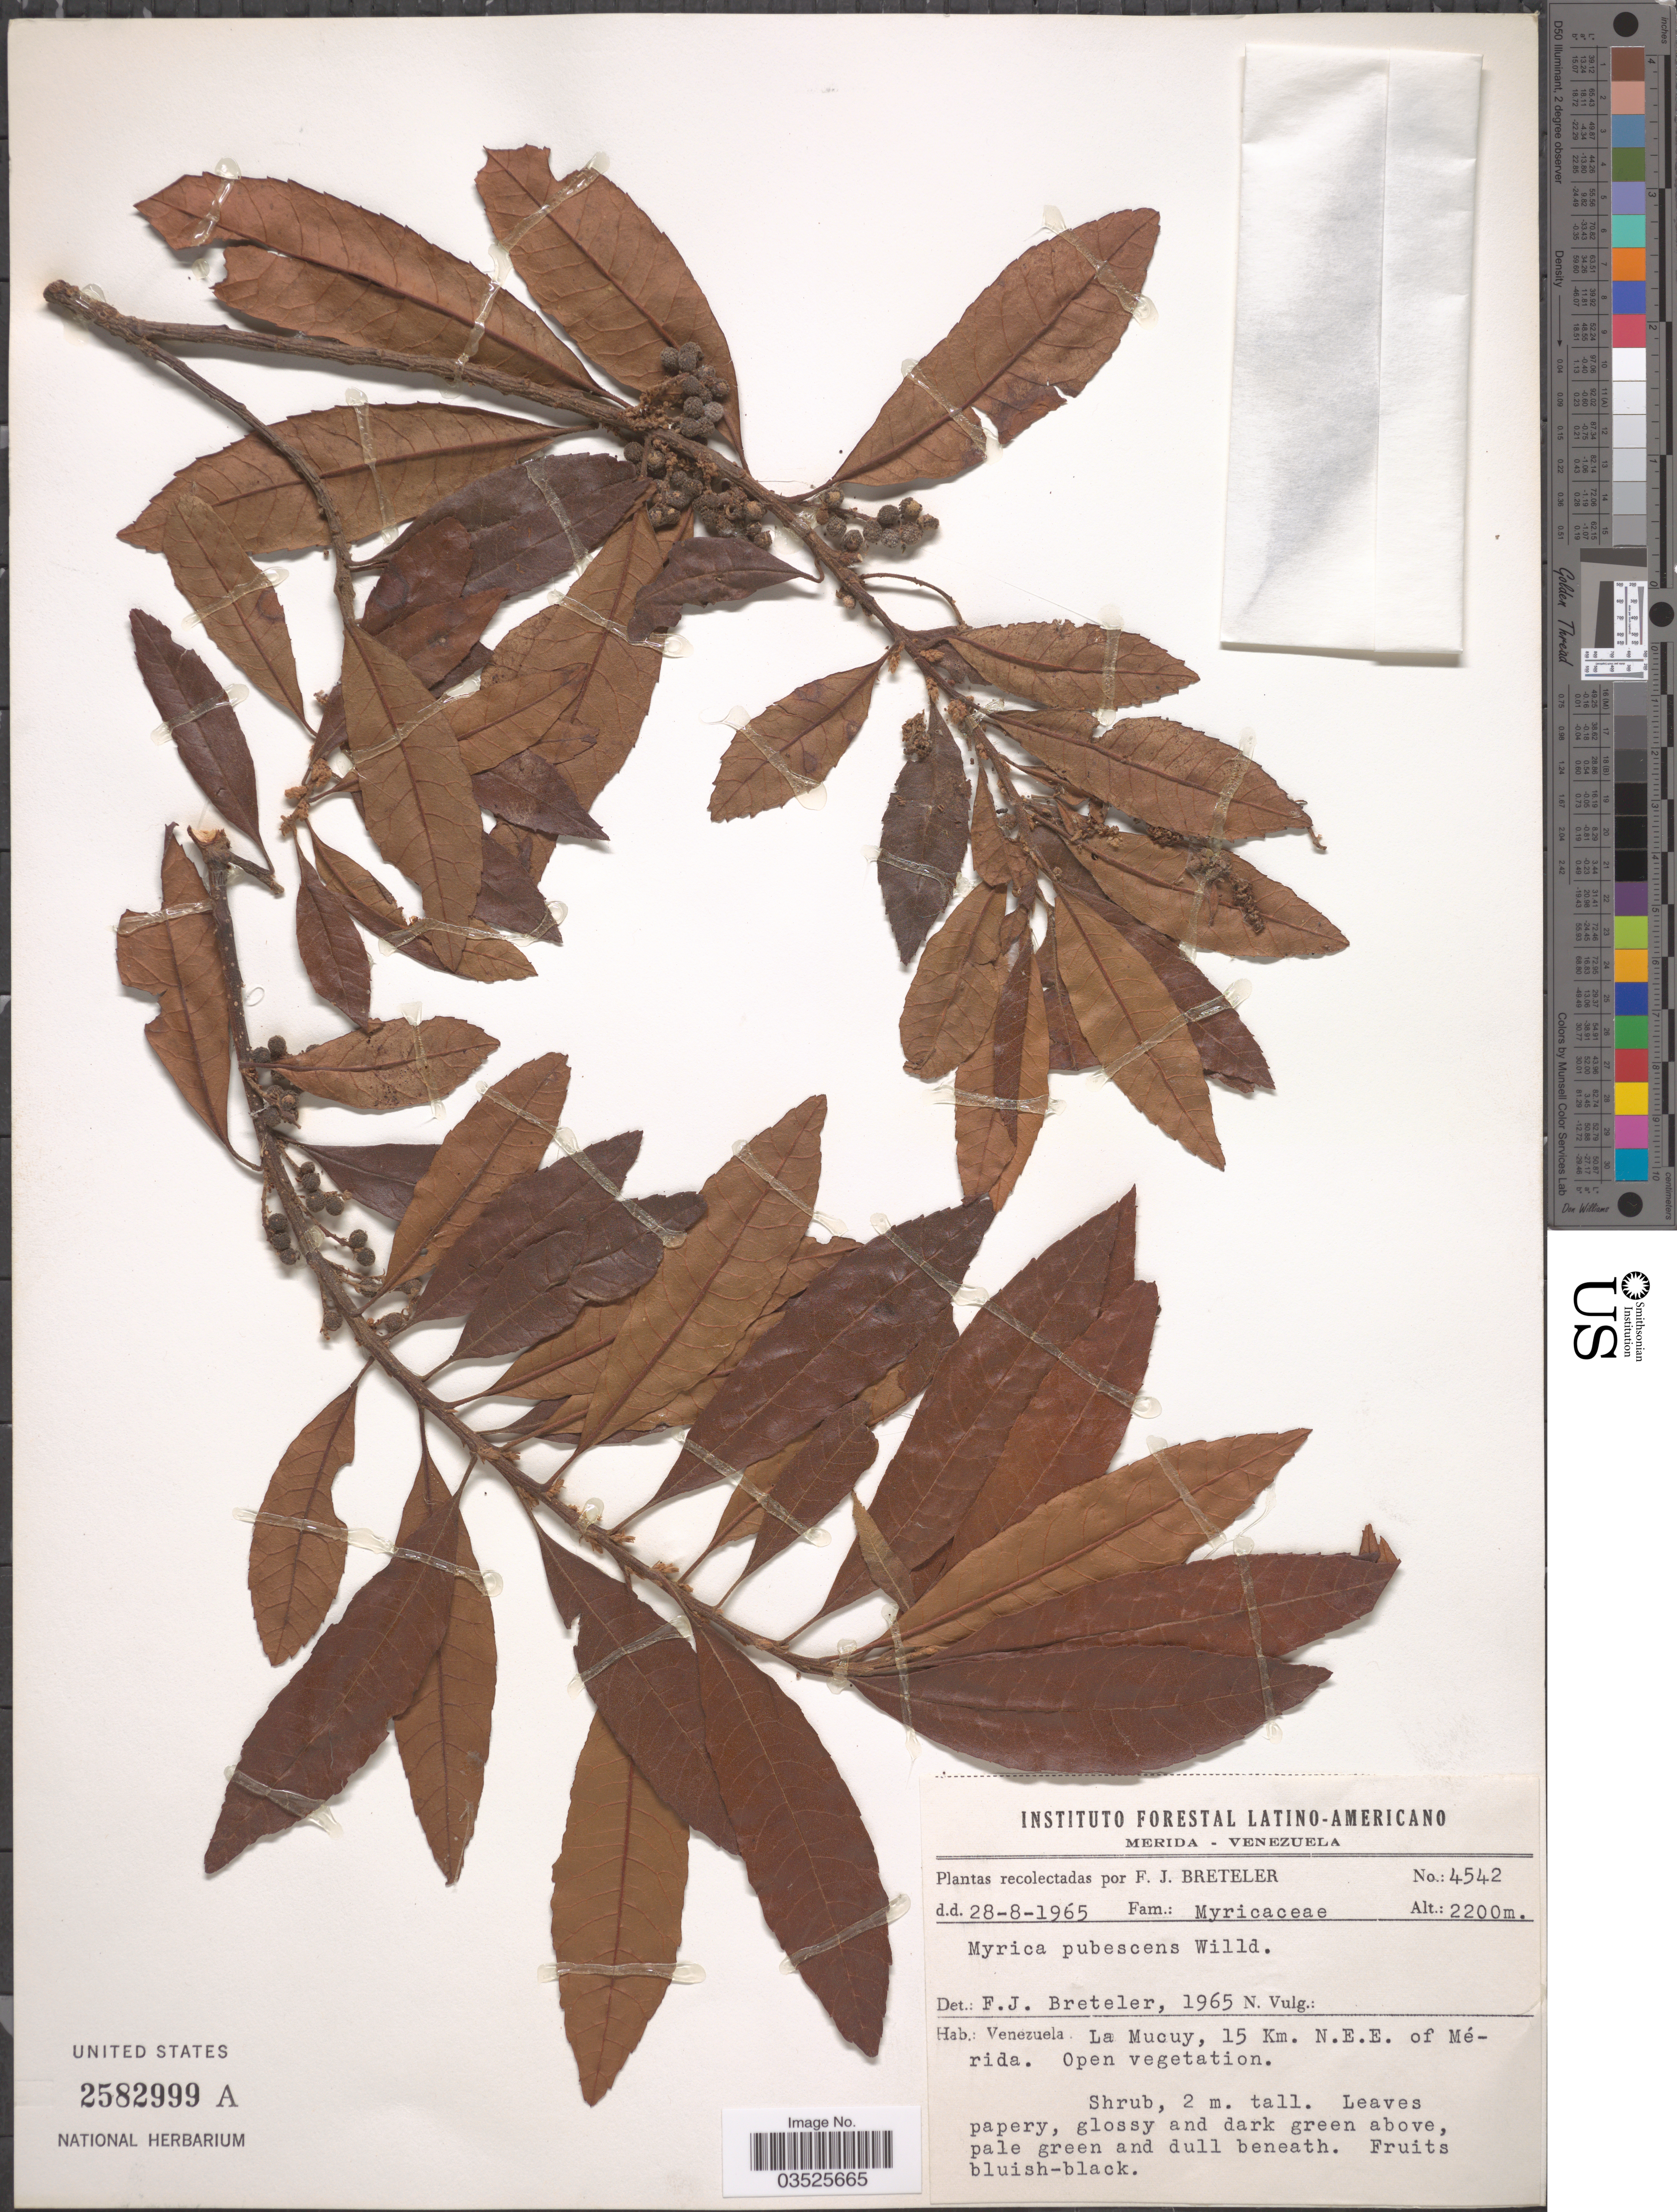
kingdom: Plantae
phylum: Tracheophyta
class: Magnoliopsida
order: Fagales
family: Myricaceae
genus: Morella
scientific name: Morella pubescens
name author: (Humb. & Bonpl. ex Willd.) Wilbur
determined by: Strong, M. T., (US), Smithsonian Institution - National Museum of Natural History (UNITED STATES)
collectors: F. J. Breteler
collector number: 4542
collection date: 1965-08-28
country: Venezuela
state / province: Mérida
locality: La Mucuy, 15 Km. N.N.E. of Mérida. Open vegetation.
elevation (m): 2200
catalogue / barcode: US 2582999A